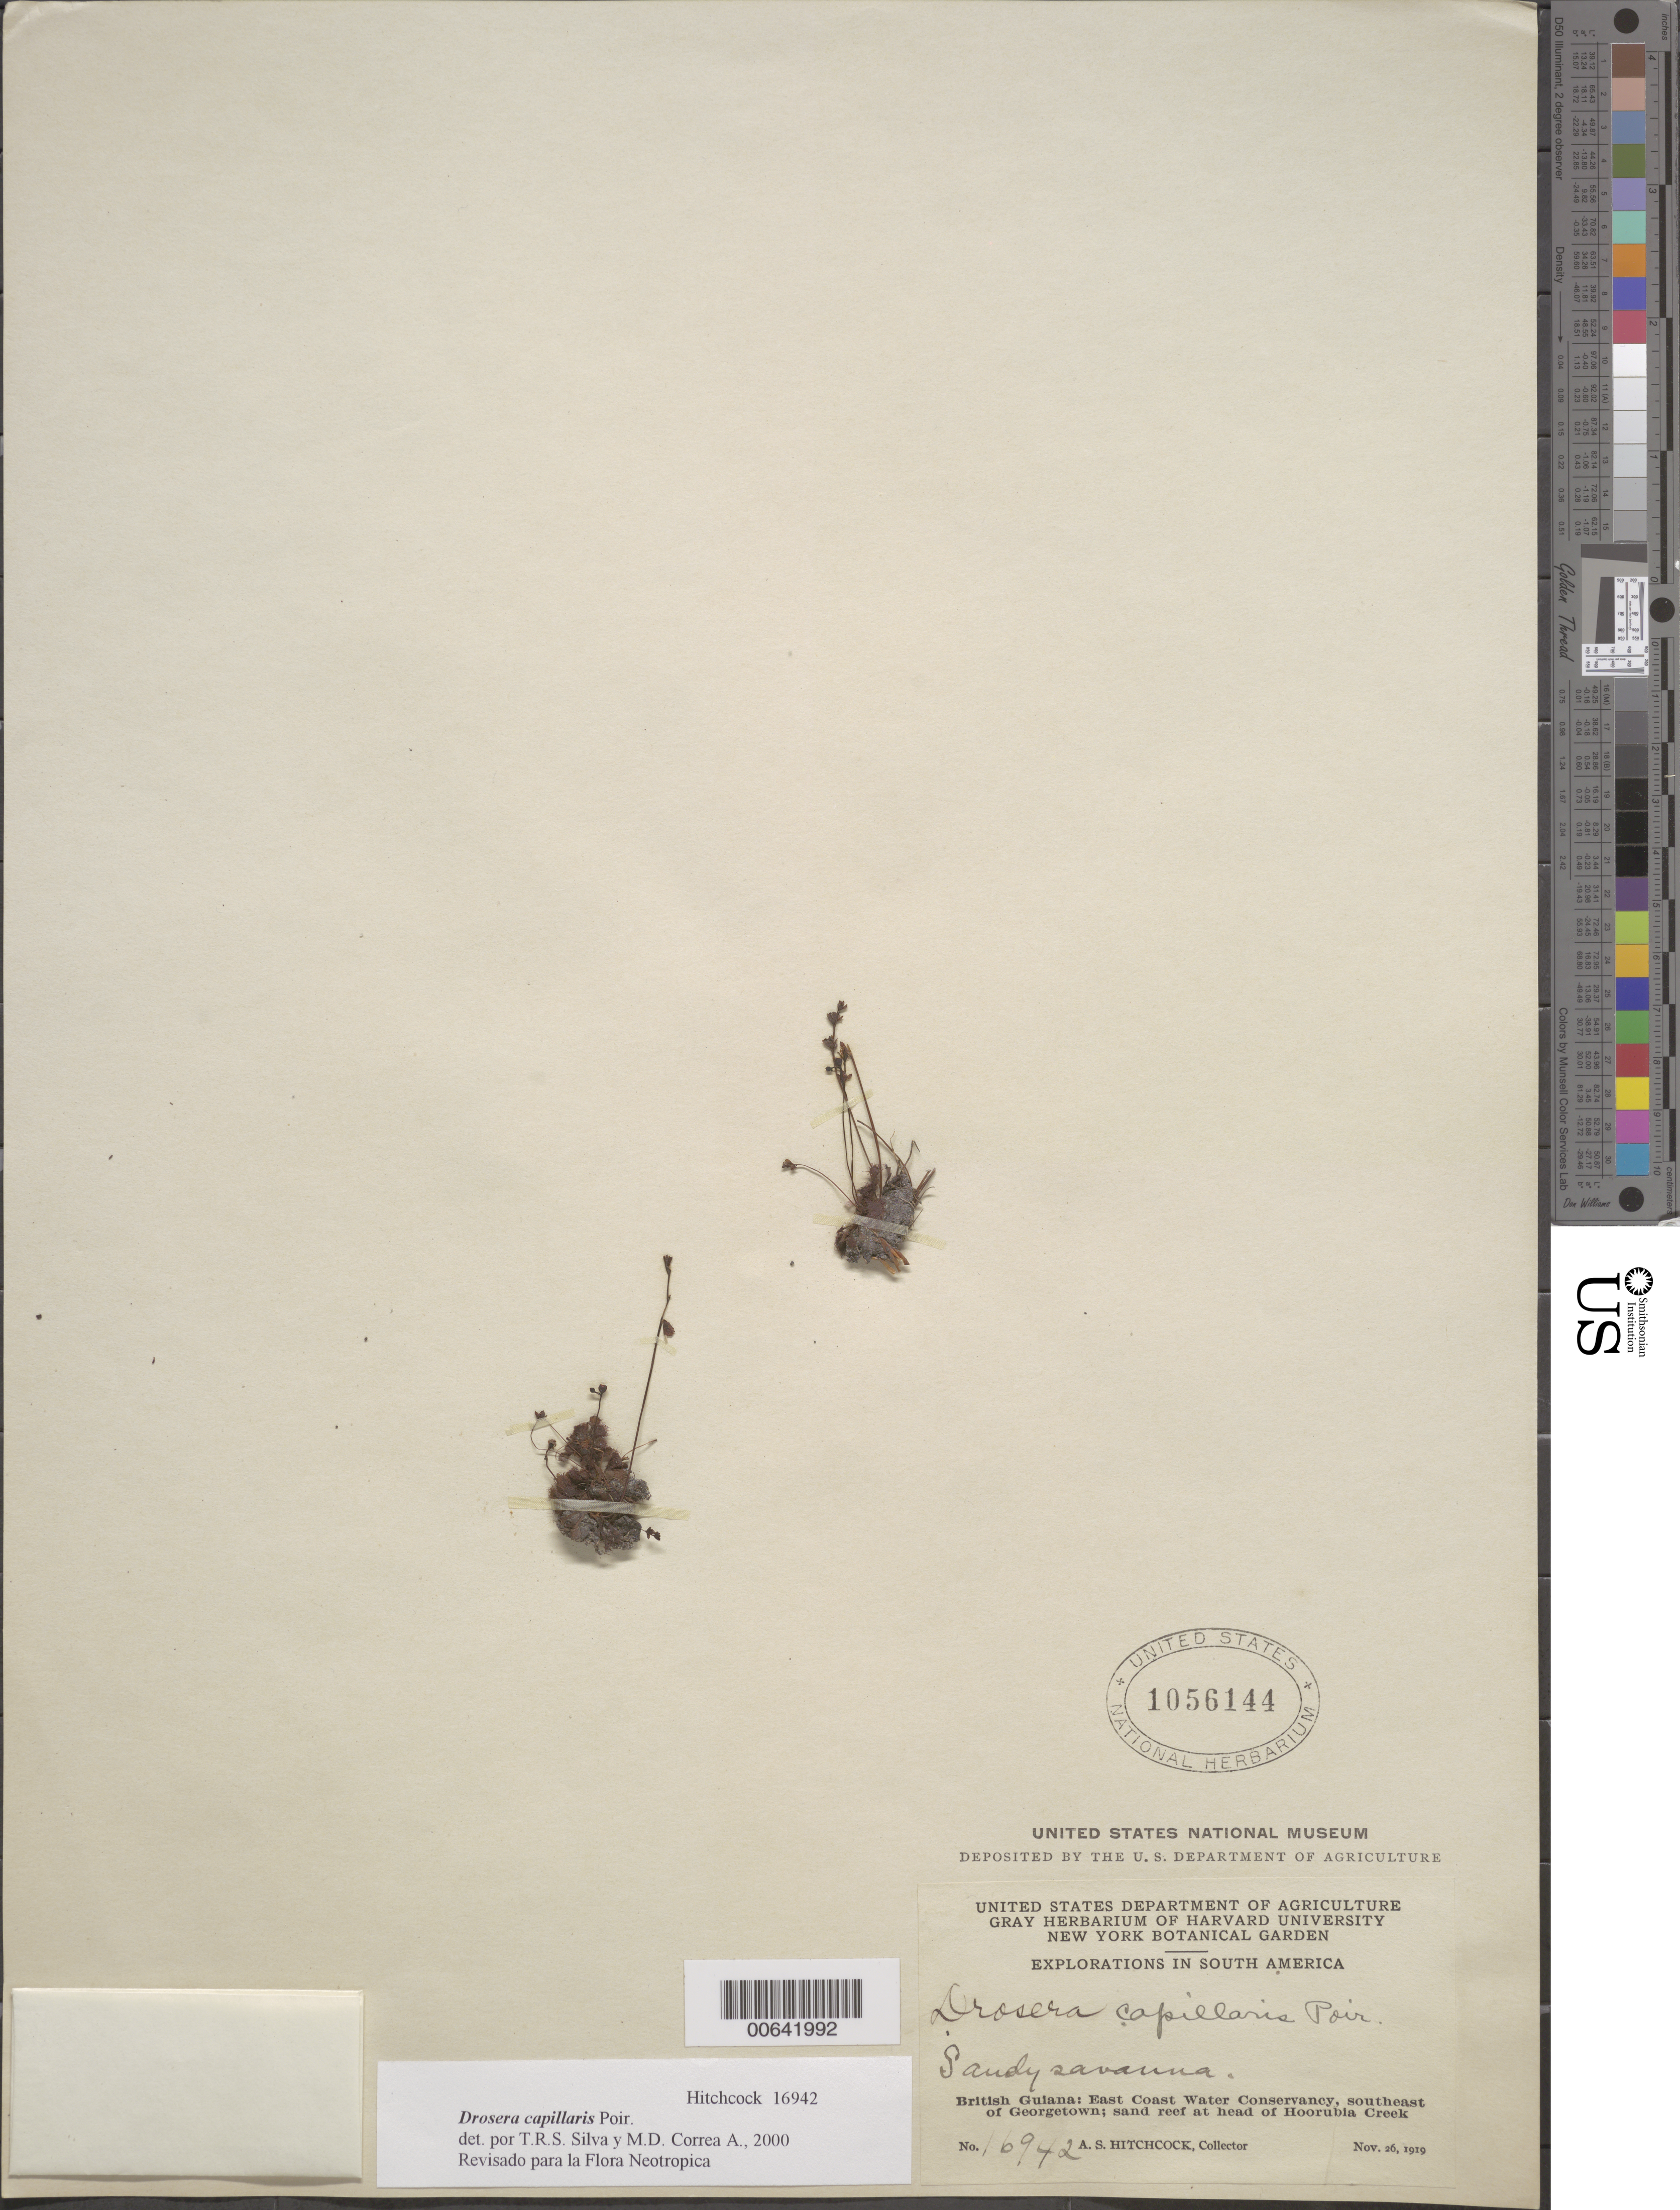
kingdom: Plantae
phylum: Tracheophyta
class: Magnoliopsida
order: Caryophyllales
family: Droseraceae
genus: Drosera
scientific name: Drosera capillaris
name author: Poir.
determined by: Silva, T. R. S. & Correa A. , M. D.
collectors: A. S. Hitchcock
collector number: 16492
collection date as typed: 26 Nov 1919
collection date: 1919-11-26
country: Guyana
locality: East Coast Water Conservancy, SE of Georgetown, head of Hoorubia Creek.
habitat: Sand reef. Sandy savanna.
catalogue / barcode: US 1056144